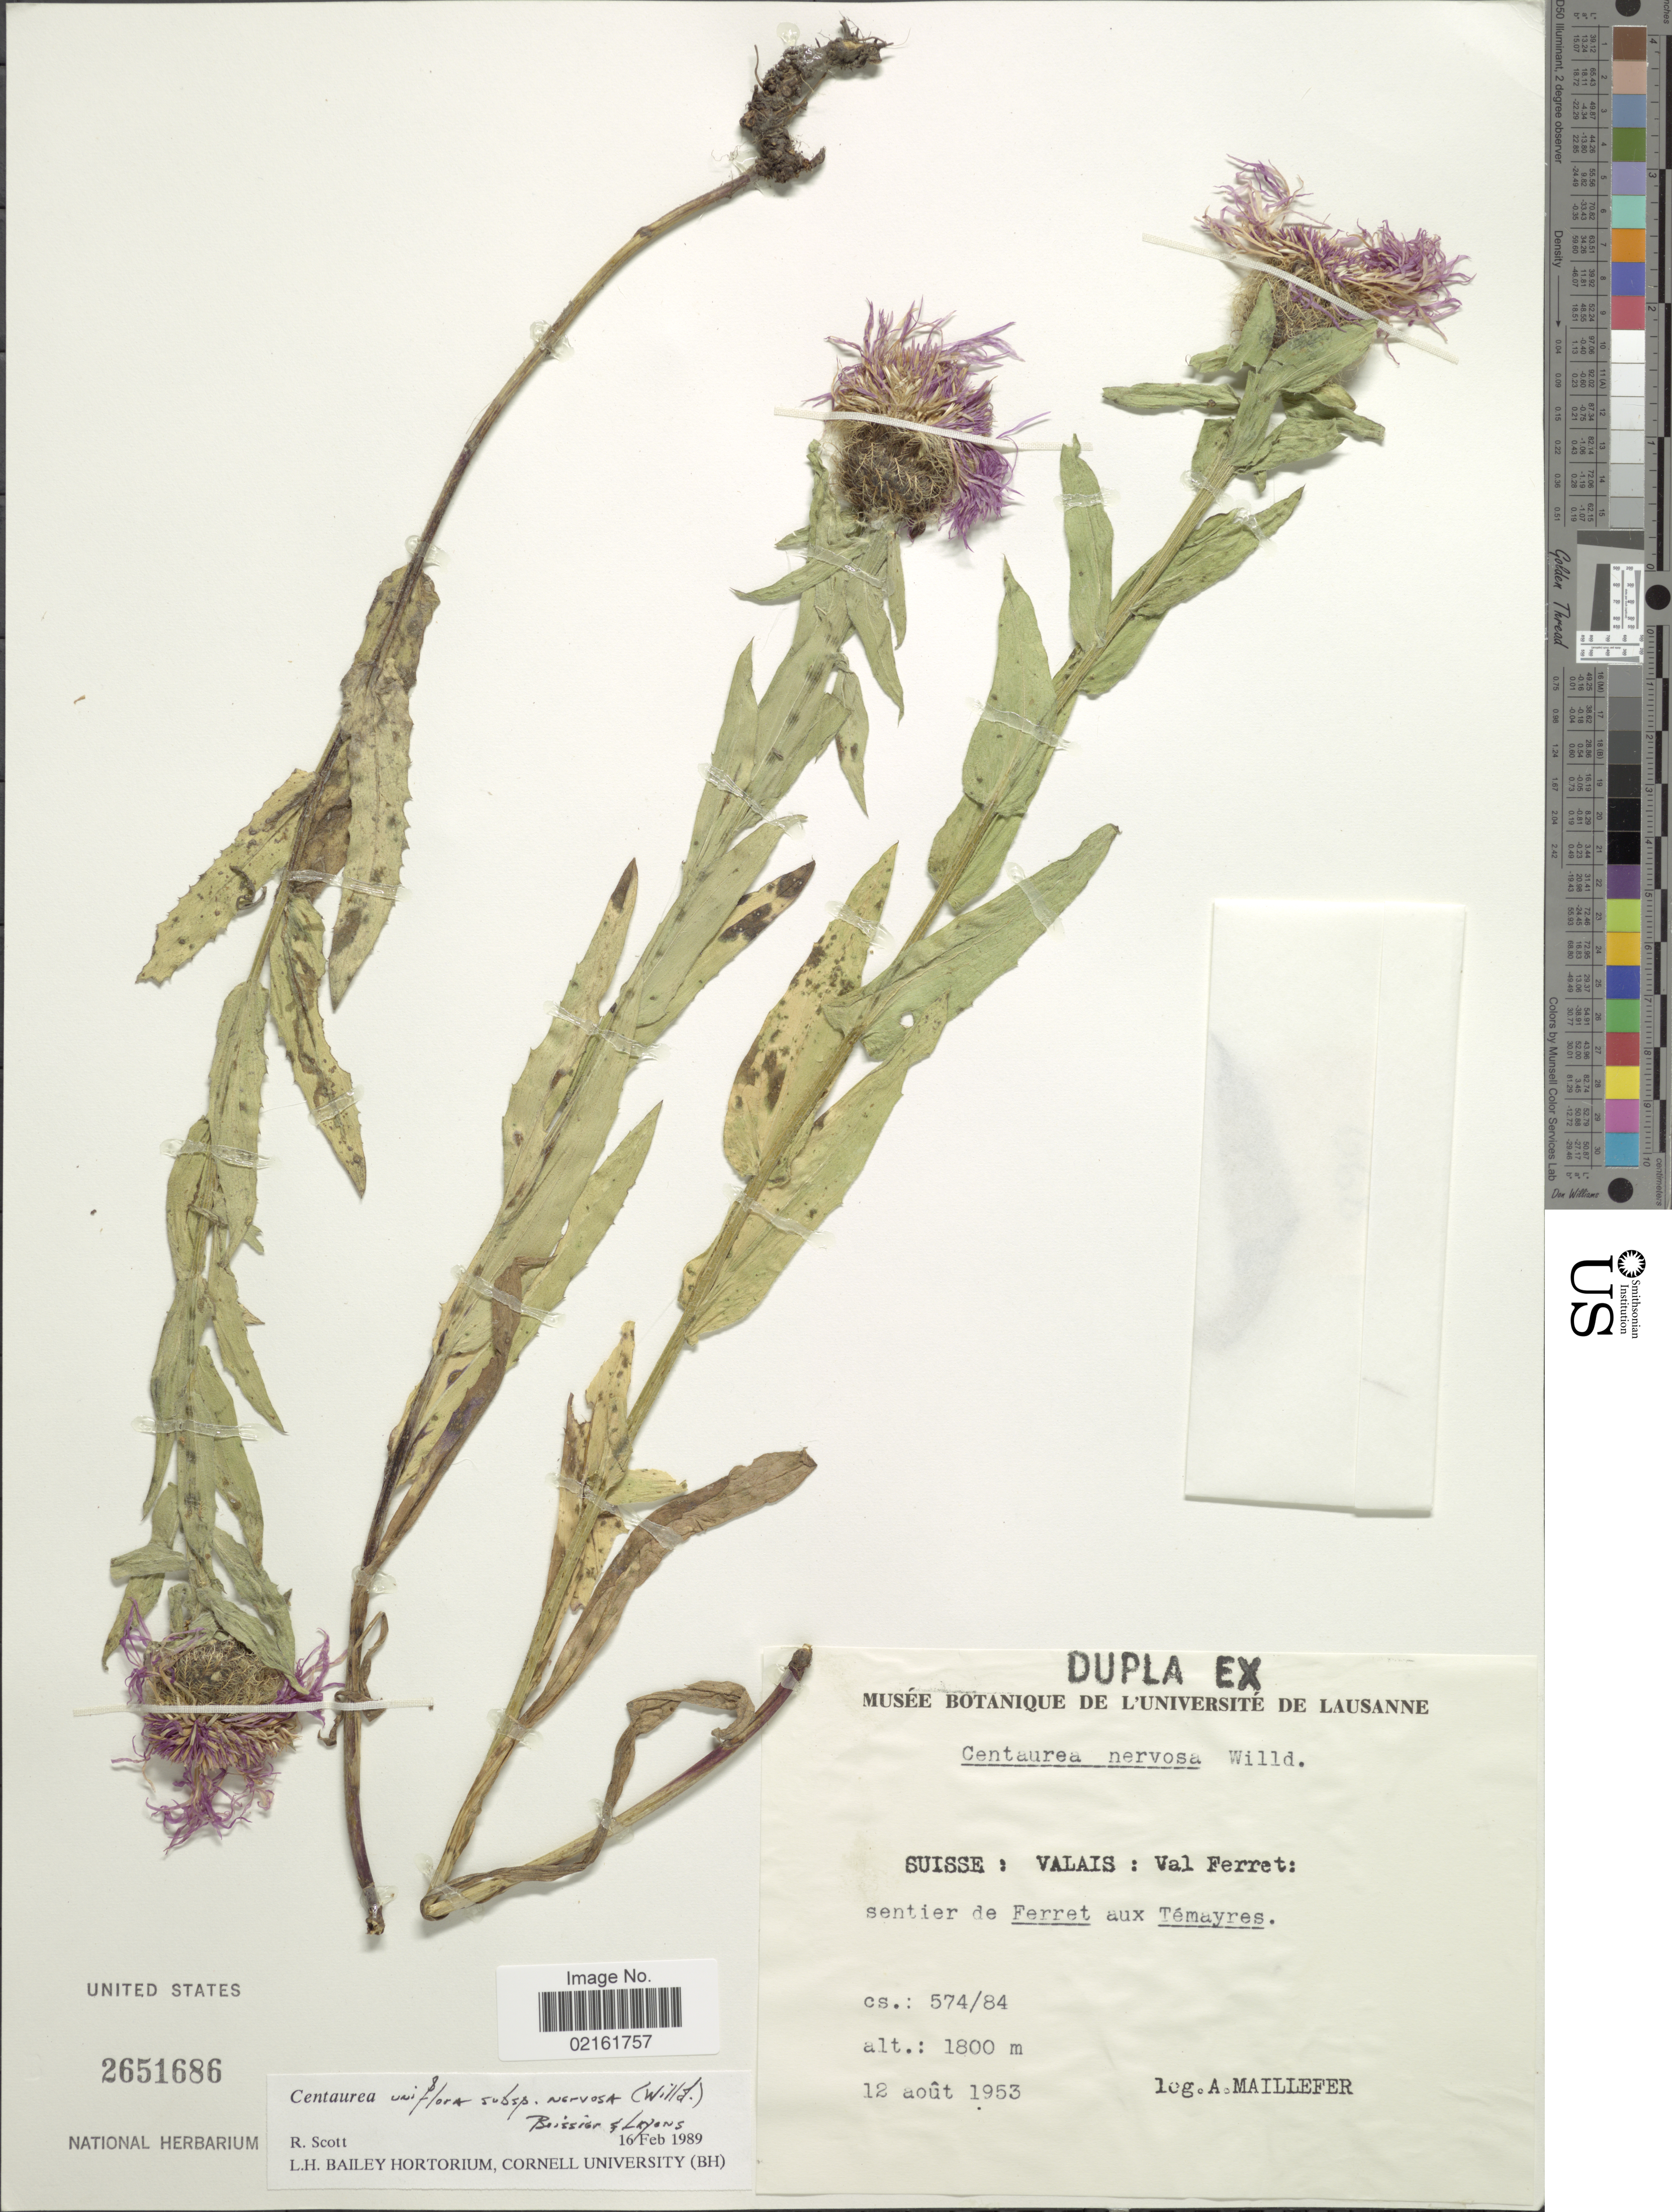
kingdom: Plantae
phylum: Tracheophyta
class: Magnoliopsida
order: Asterales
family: Asteraceae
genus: Centaurea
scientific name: Centaurea uniflora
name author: Turra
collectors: A. Maillefer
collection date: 1953-08-12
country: Switzerland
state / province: Valais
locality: Suisse: Val Ferret: sentier de Ferret aux Temayres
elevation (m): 1800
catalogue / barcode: US 2651686